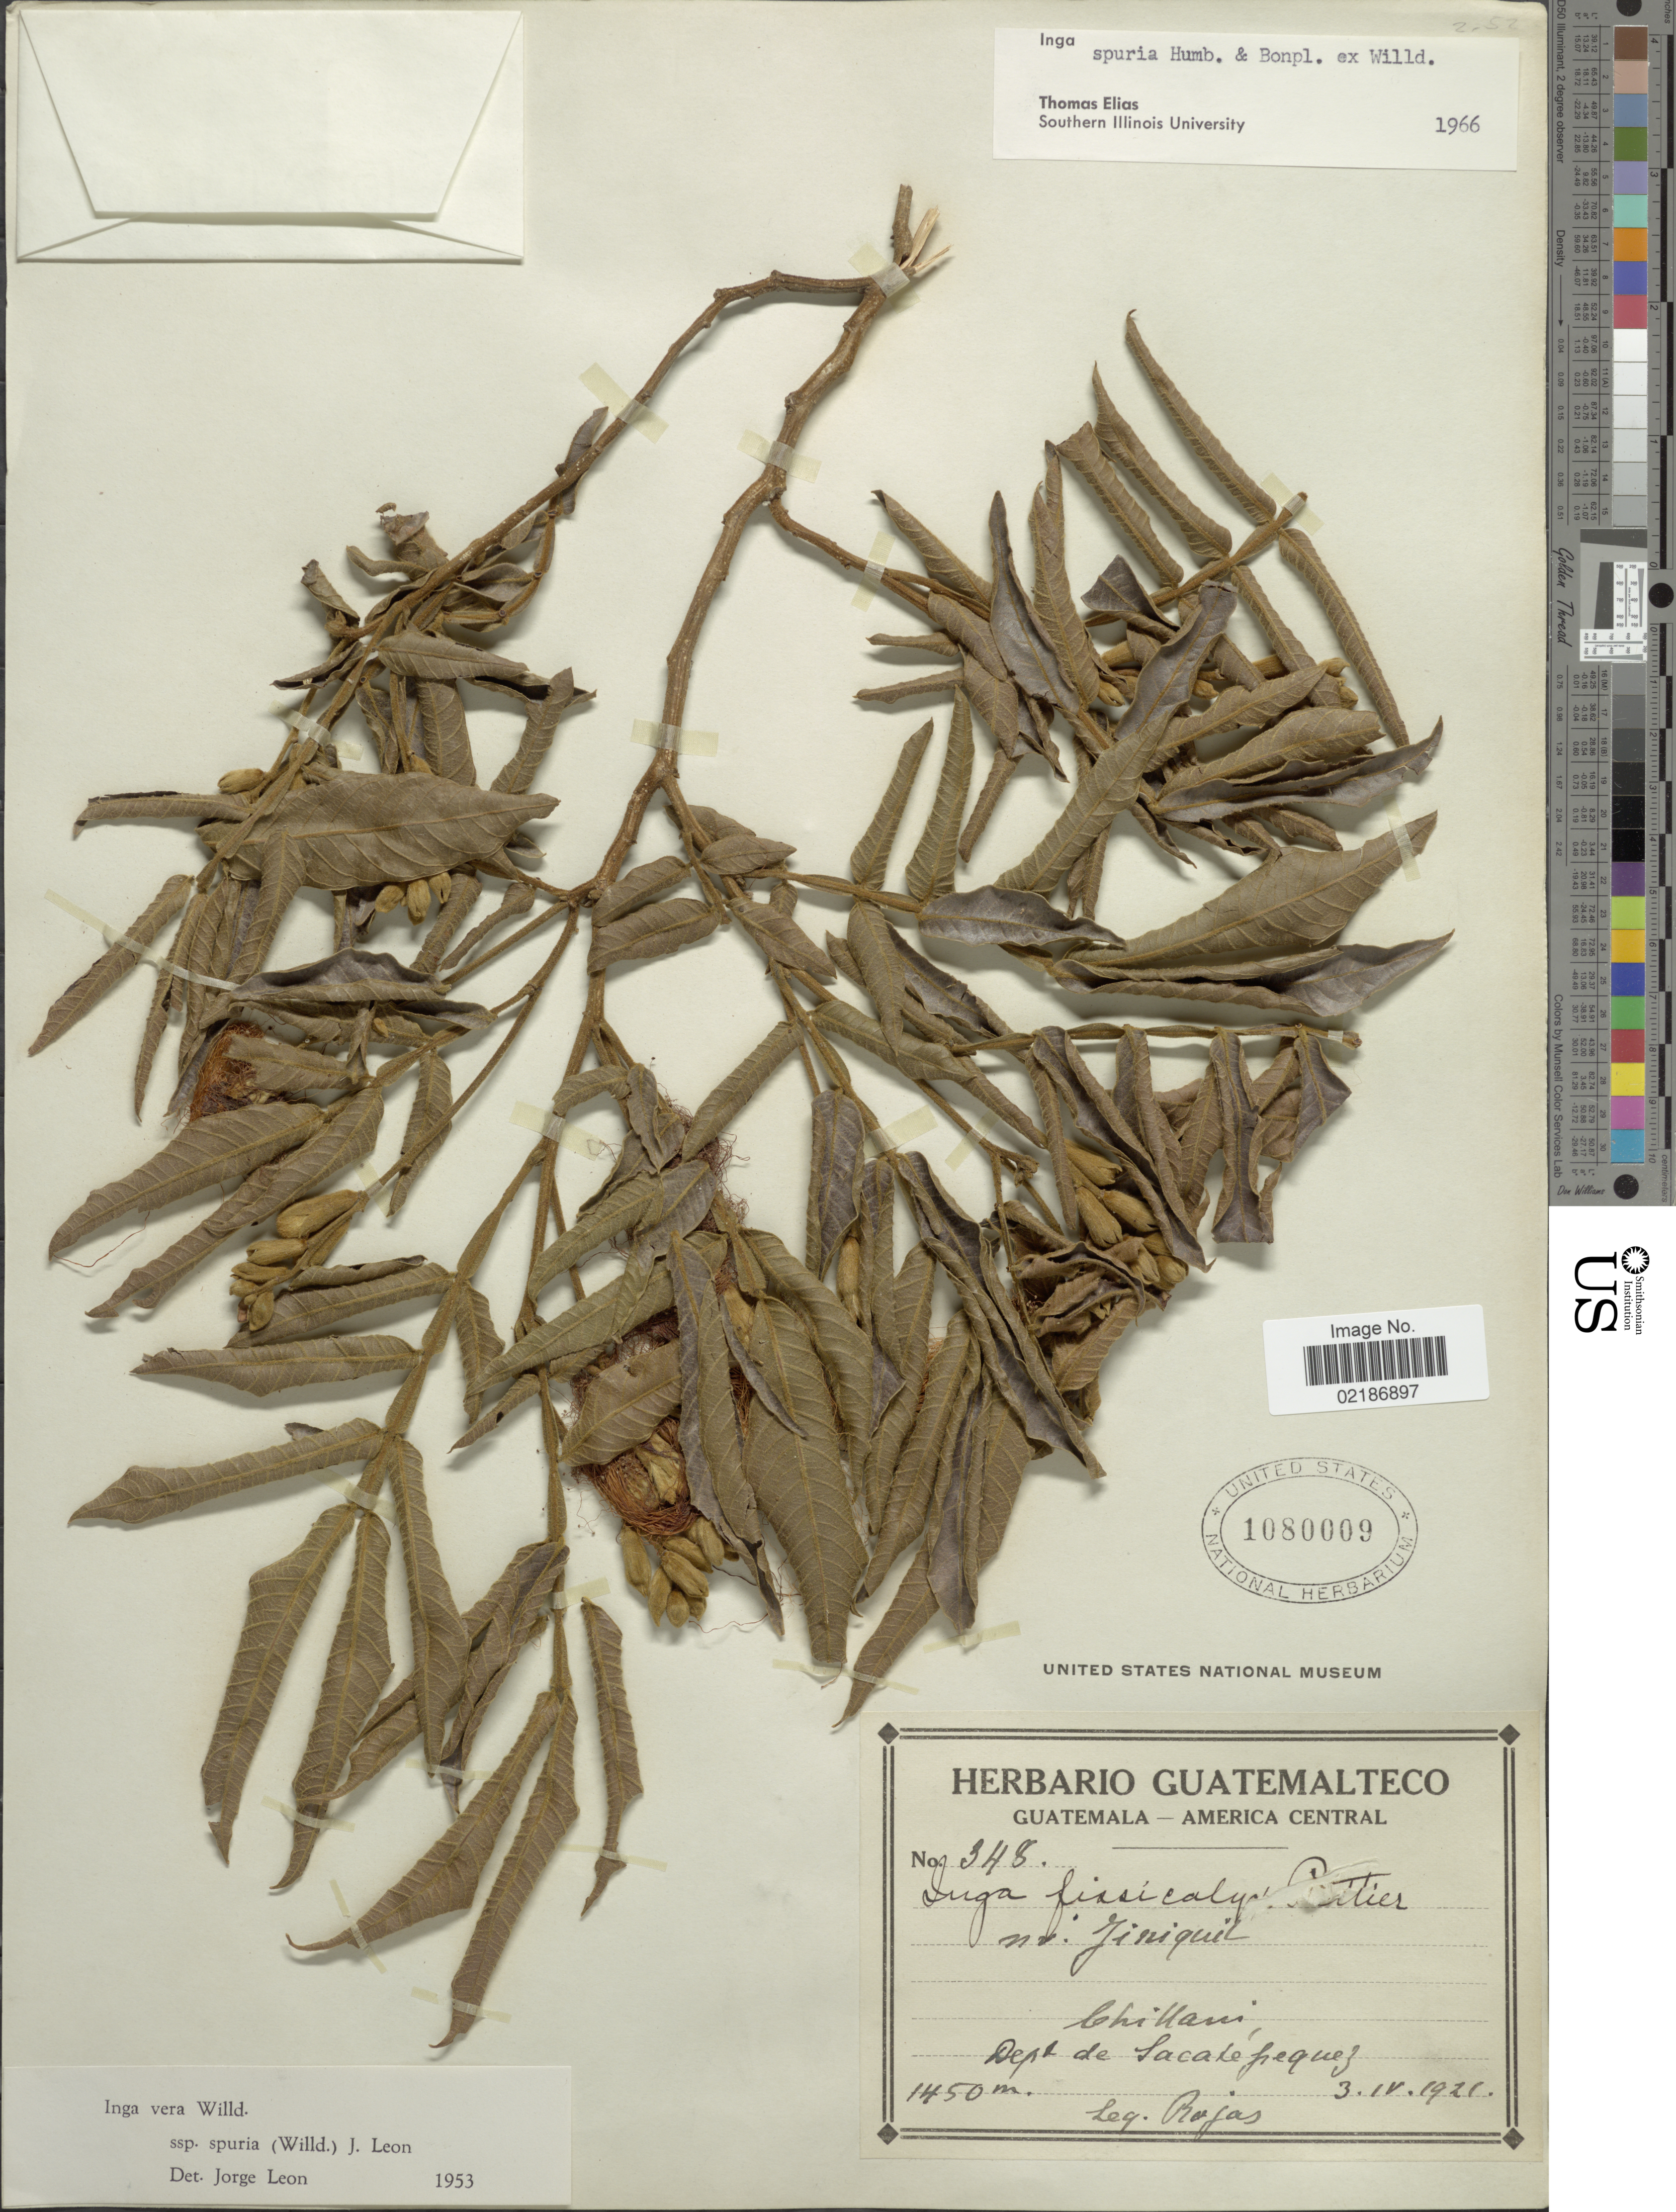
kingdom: Plantae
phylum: Tracheophyta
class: Magnoliopsida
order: Fabales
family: Fabaceae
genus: Inga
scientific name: Inga vera subsp. vera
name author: Willd.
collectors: Rojas, --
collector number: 348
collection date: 1921-04-03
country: Guatemala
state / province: Sacatepéquez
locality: Chillani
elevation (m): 1450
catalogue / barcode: US 1080009